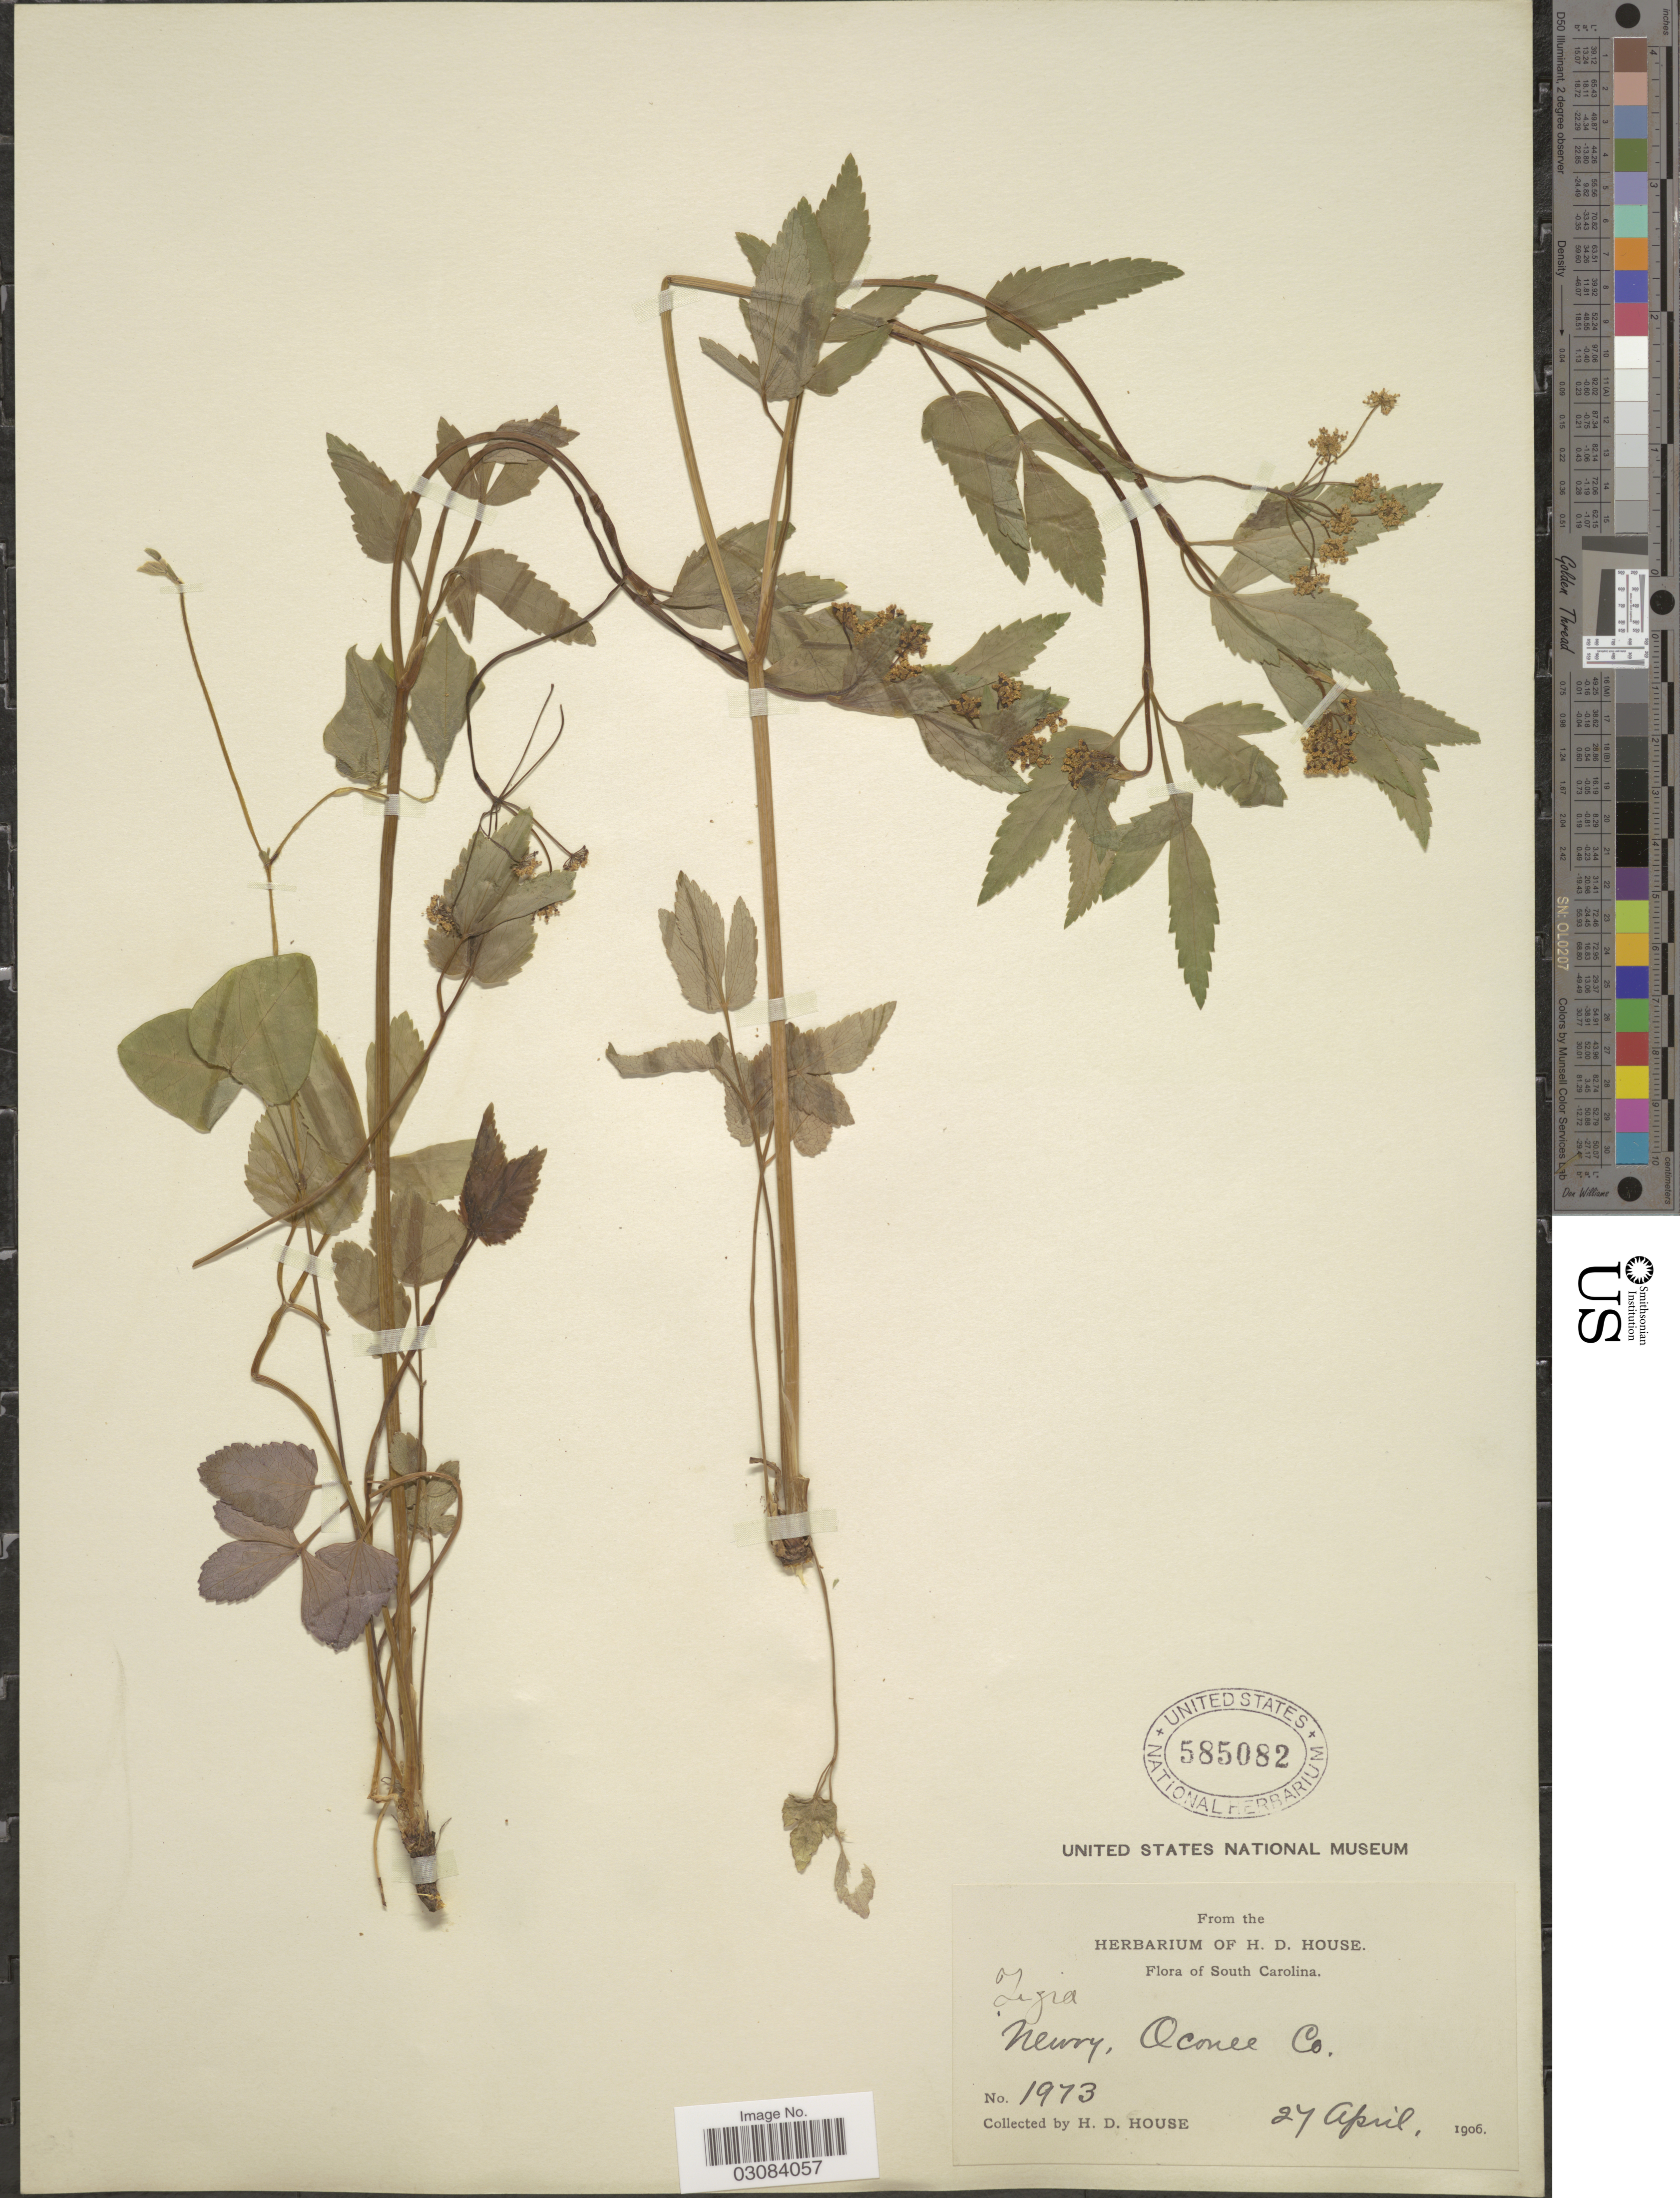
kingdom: Plantae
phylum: Tracheophyta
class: Magnoliopsida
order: Apiales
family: Apiaceae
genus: Zizia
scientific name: Zizia sp.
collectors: H. D. House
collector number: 1973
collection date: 1906-04-27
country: United States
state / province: South Carolina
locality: Newry, Oconee Co.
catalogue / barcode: US 585082